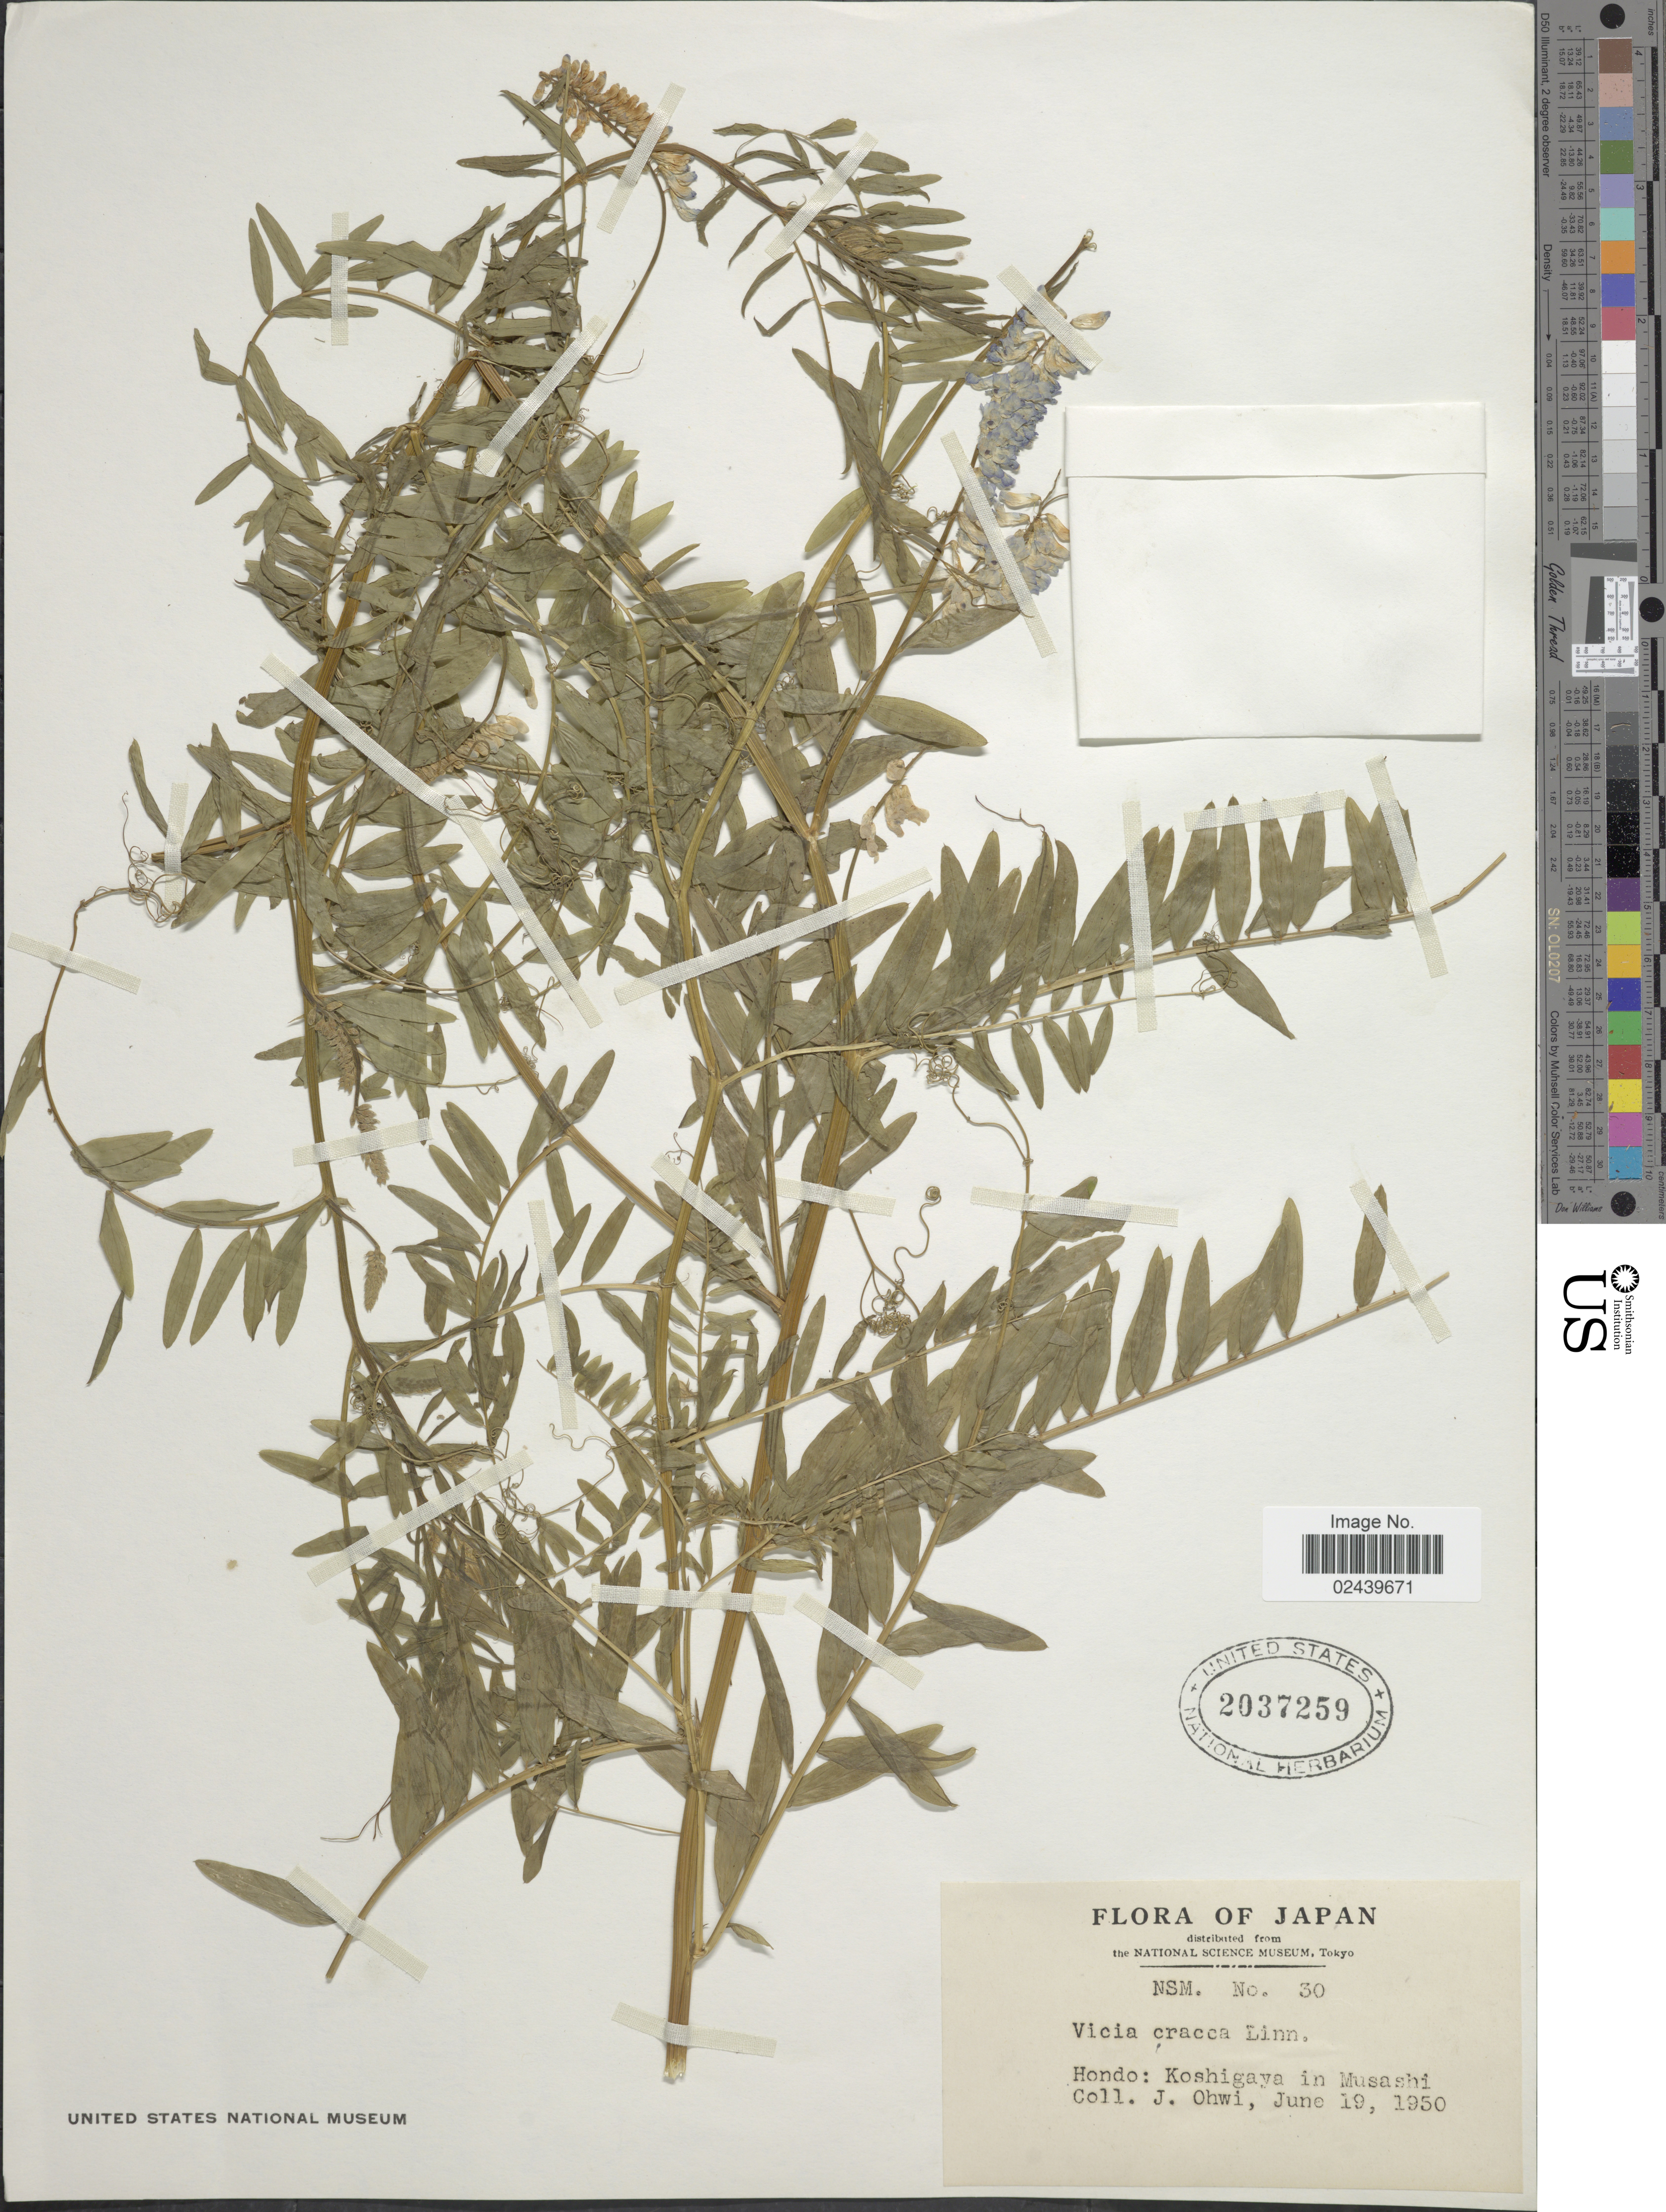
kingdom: Plantae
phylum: Tracheophyta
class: Magnoliopsida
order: Fabales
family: Fabaceae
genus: Vicia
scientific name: Vicia cracca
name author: L.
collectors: J. Ohwi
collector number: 30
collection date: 1950-06-19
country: Japan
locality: Hondo: Koshigaya in Musashi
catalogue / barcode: US 2037259